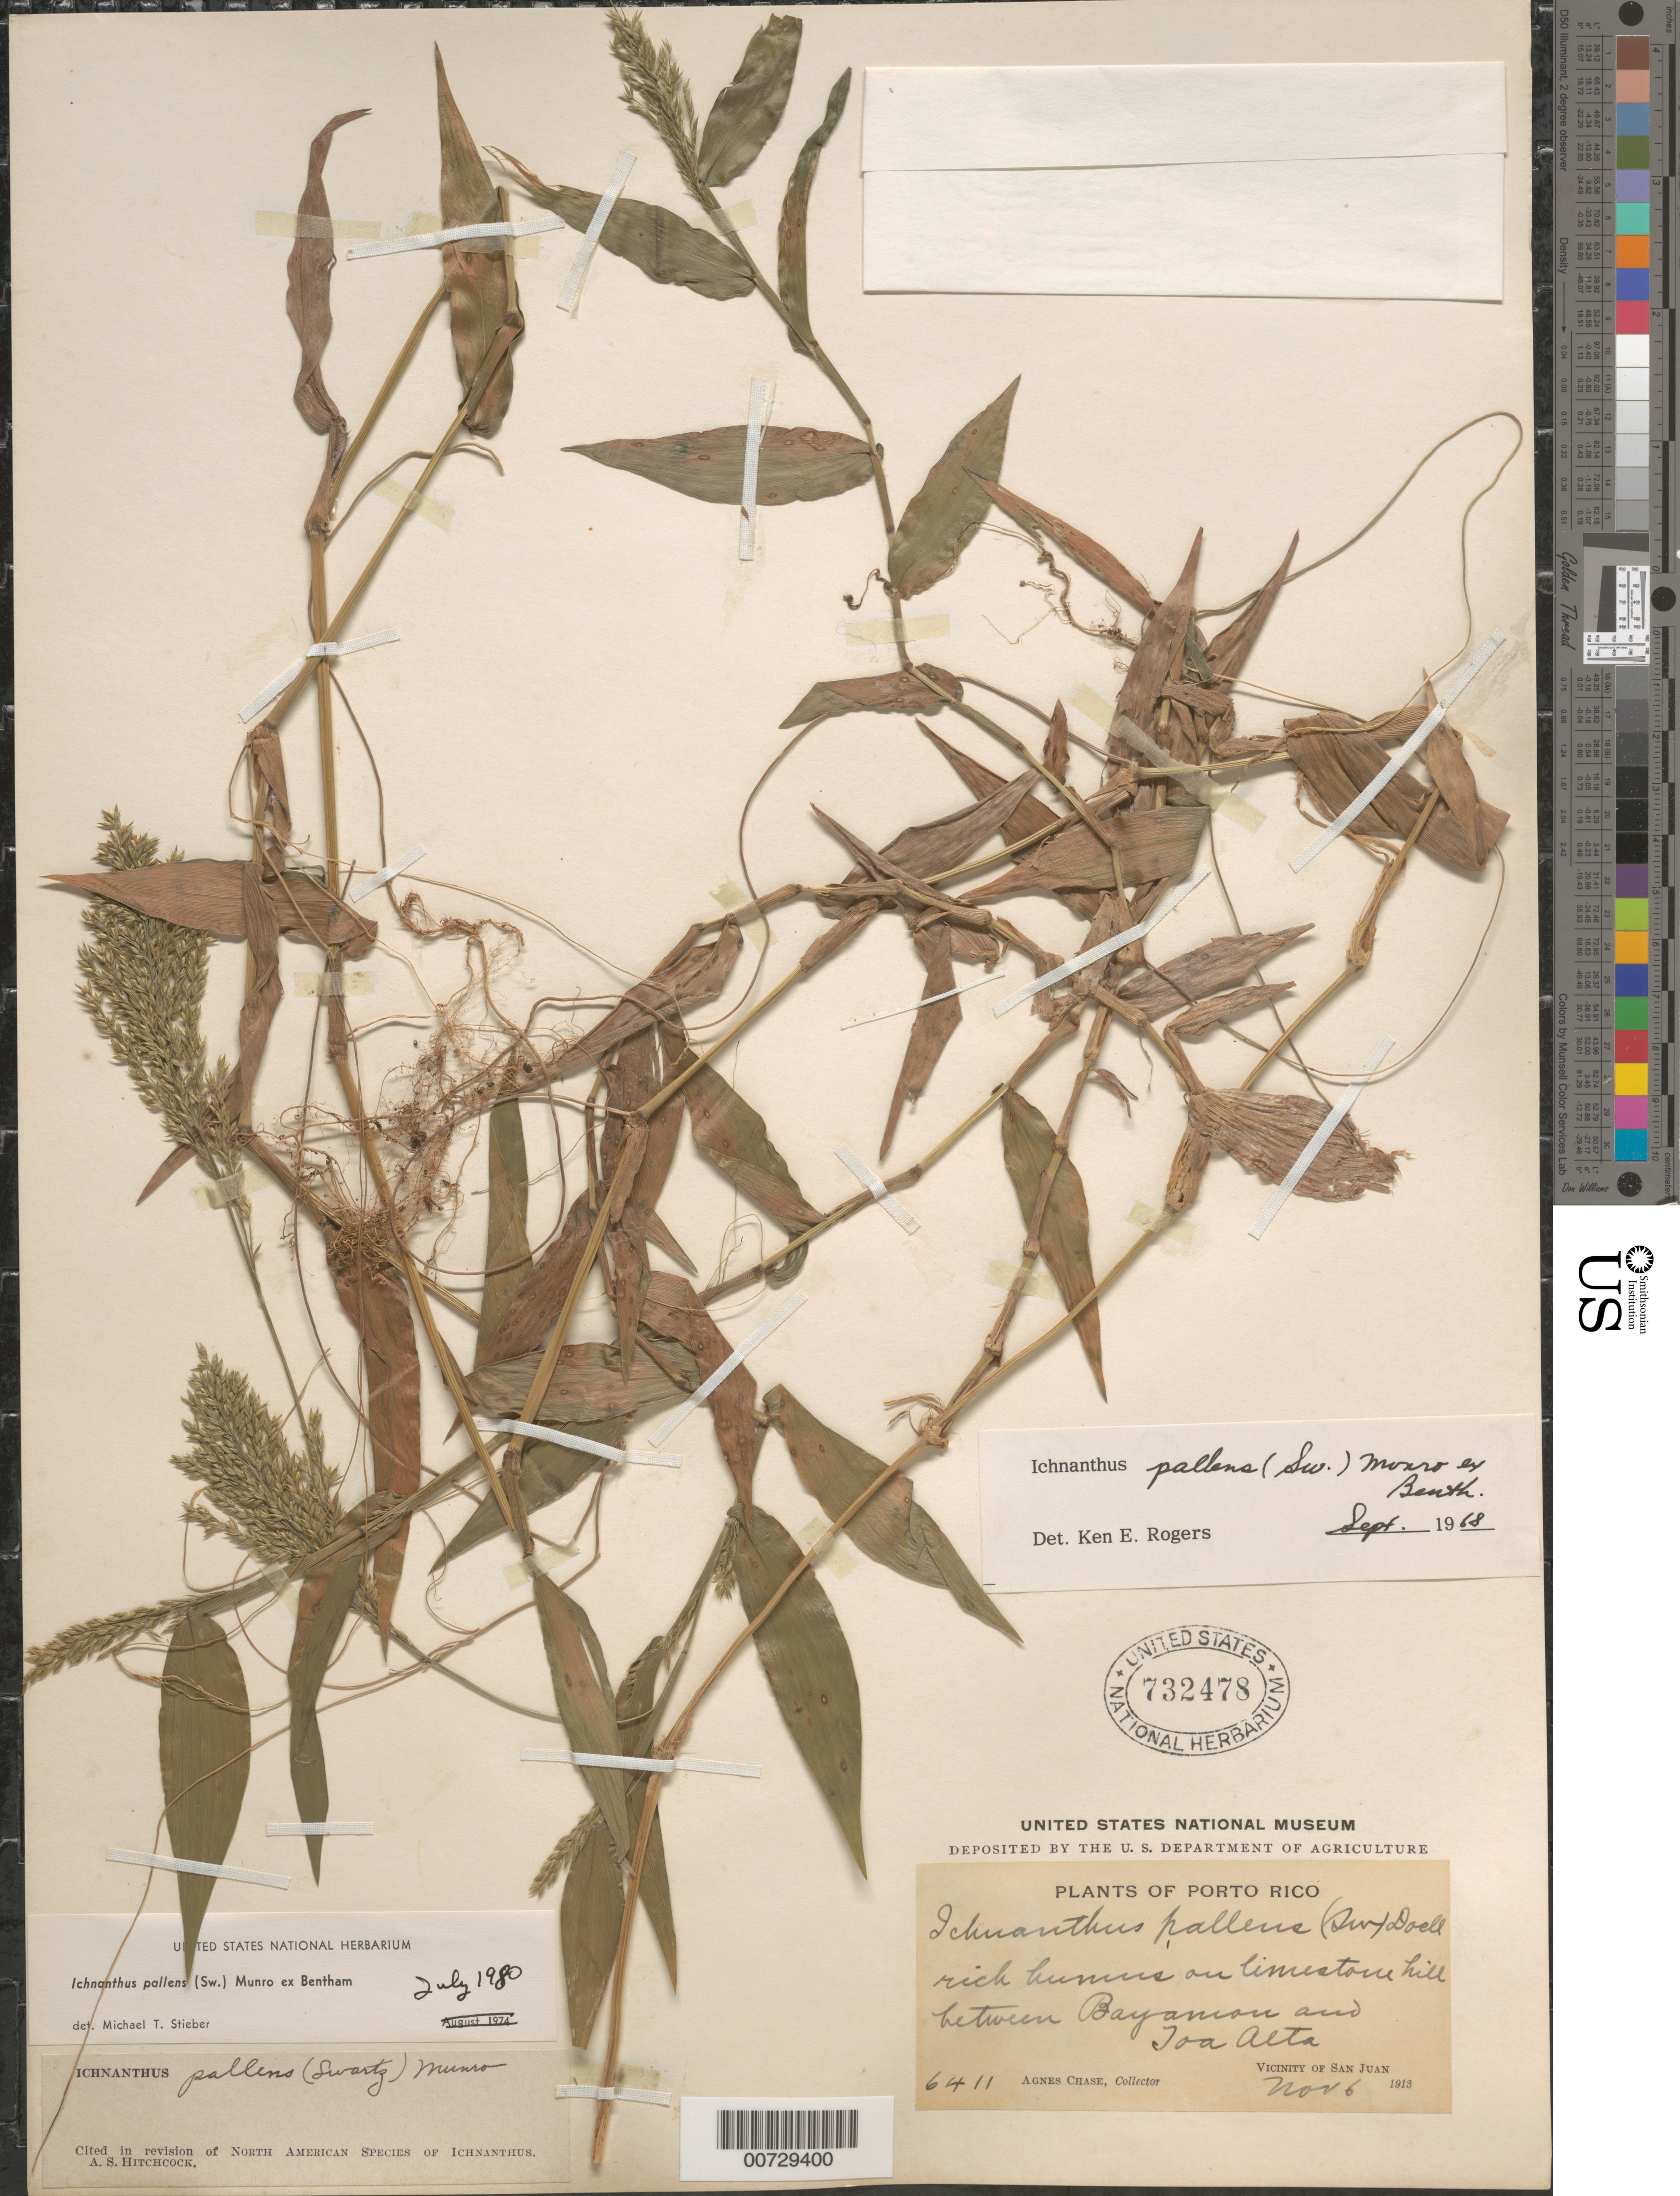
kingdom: Plantae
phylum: Tracheophyta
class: Liliopsida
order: Poales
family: Poaceae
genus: Ichnanthus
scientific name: Ichnanthus pallens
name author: (Sw.) Munro ex Benth.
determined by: Stieber, M. T.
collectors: A. Chase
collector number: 6411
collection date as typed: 06 Nov 1913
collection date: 1913-11-06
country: Puerto Rico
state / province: Bayamón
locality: Bayamon and Toa Alta, btw; vic of San Juan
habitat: Rich humus on limestone hill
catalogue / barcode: US 732478